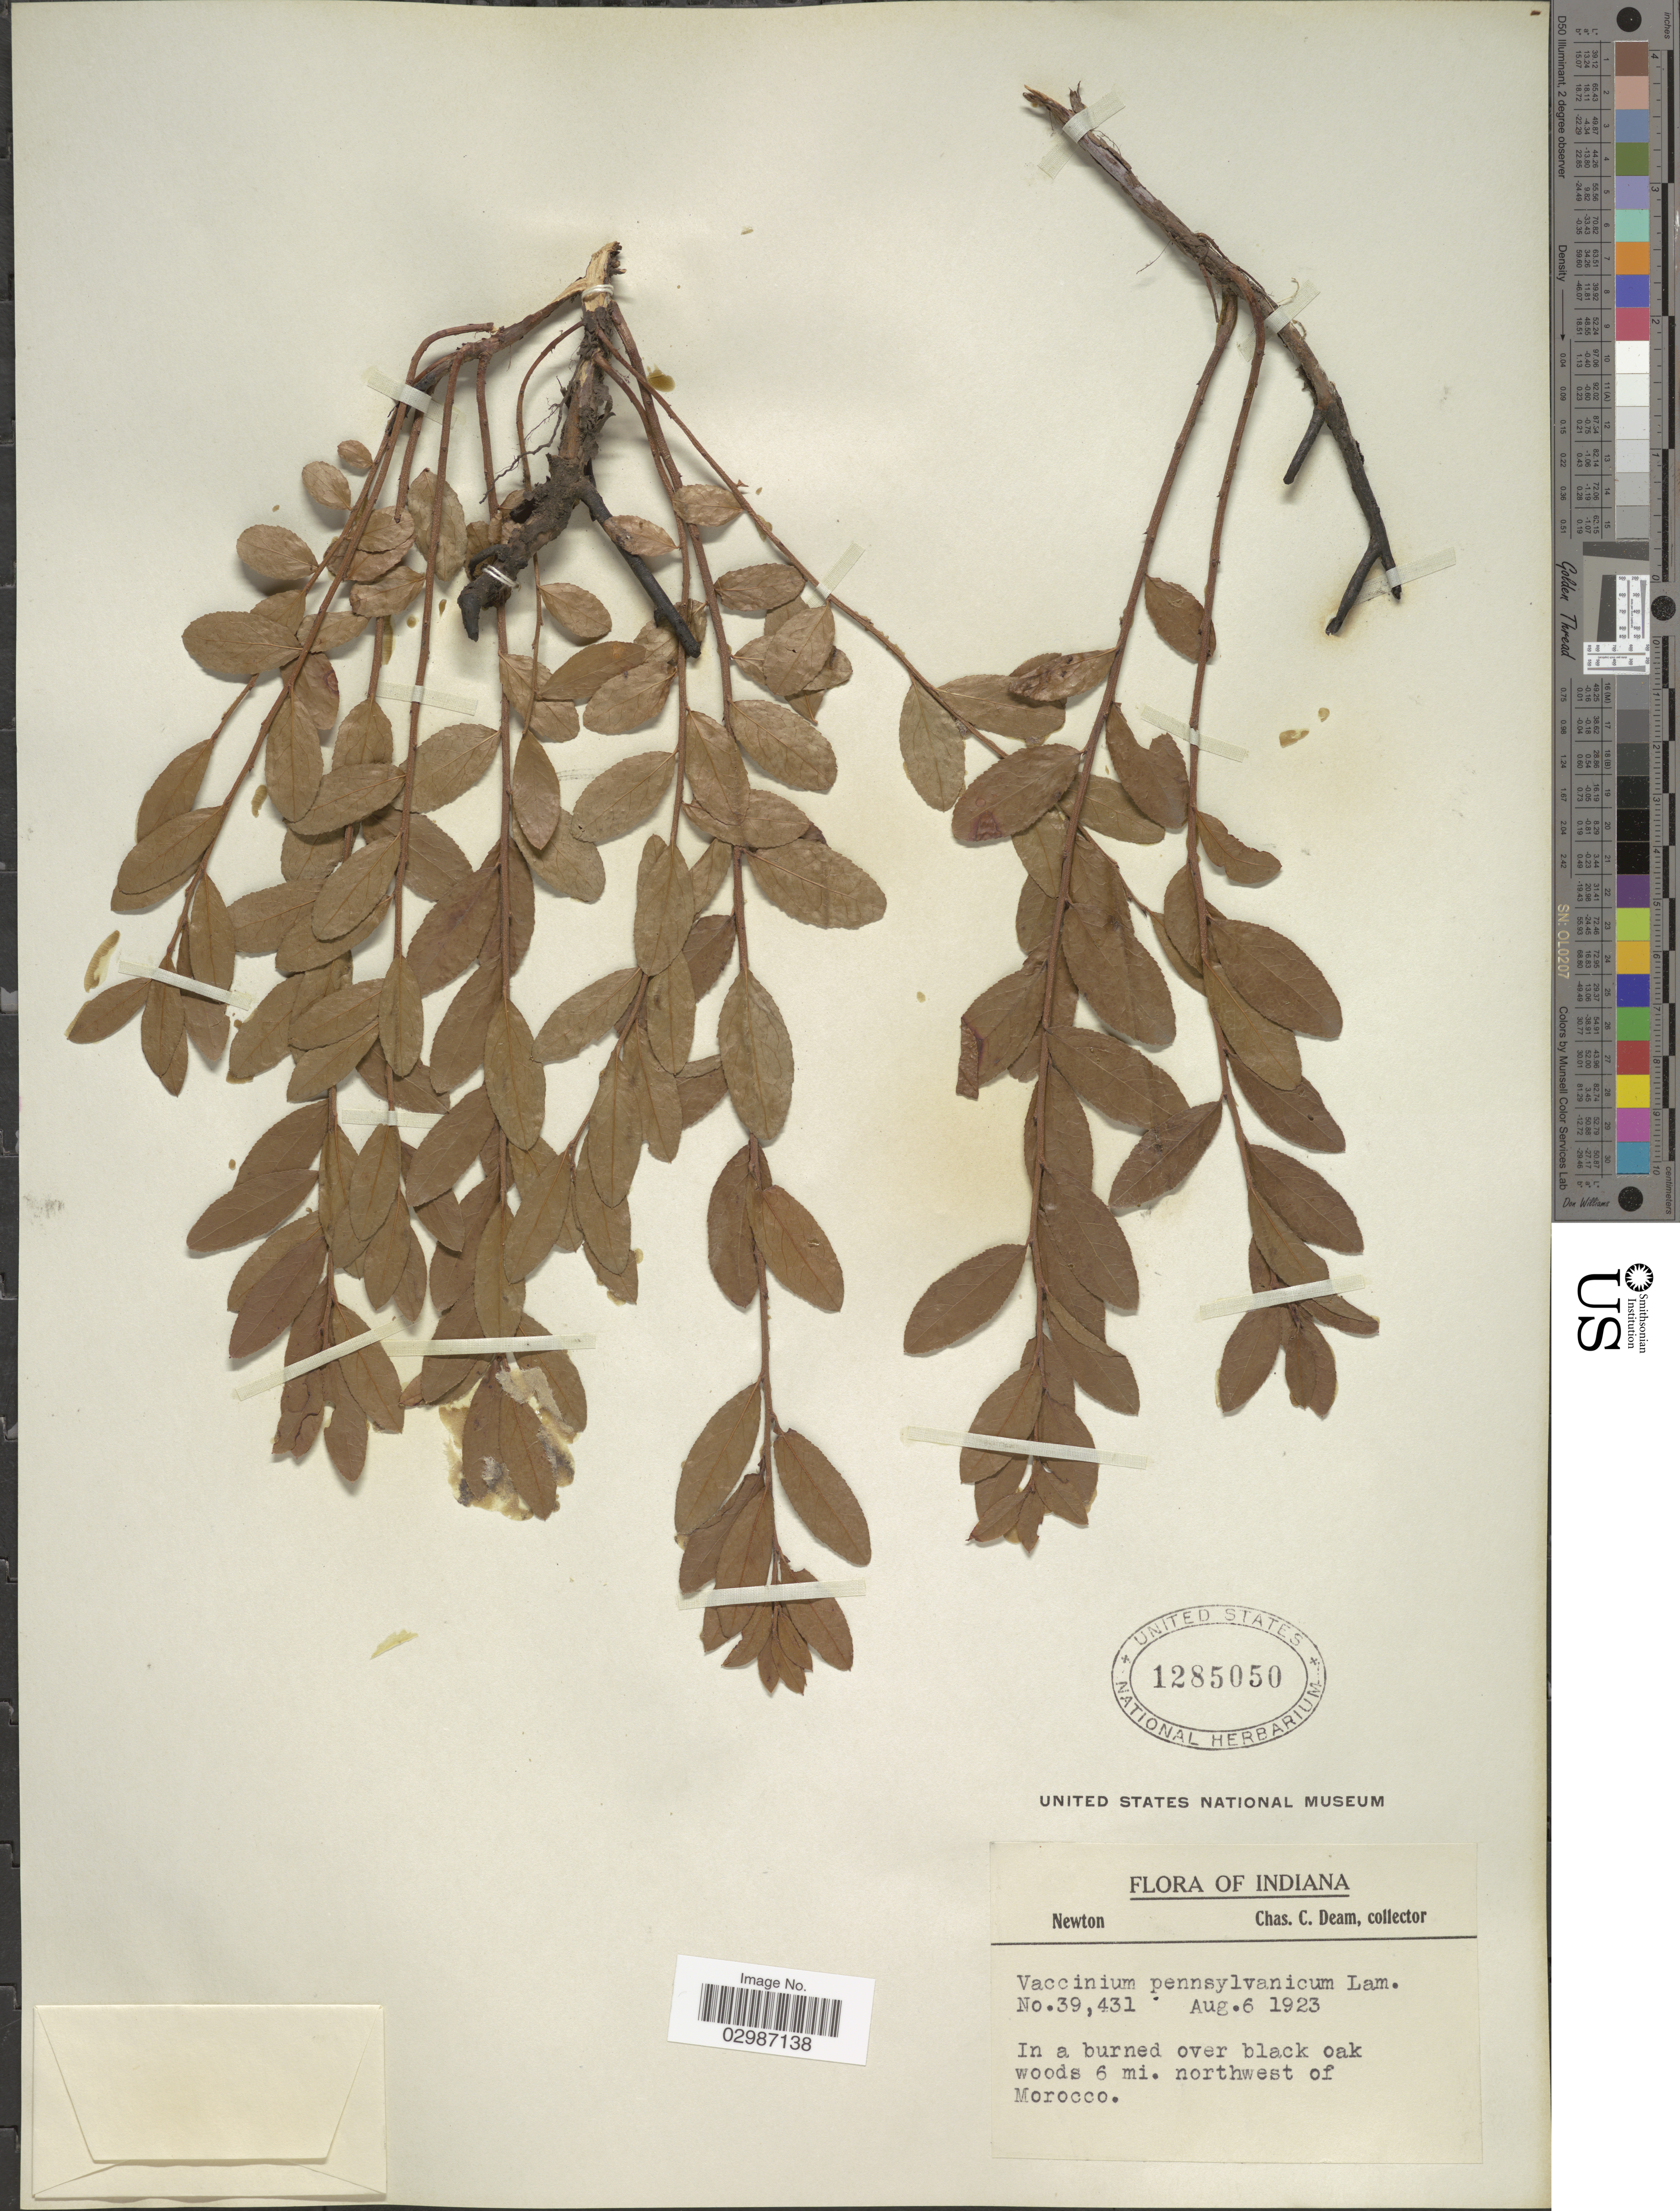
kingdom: Plantae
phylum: Tracheophyta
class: Magnoliopsida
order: Ericales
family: Ericaceae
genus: Vaccinium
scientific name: Vaccinium angustifolium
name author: Aiton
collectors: C. C. Deam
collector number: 39431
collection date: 1923-08-06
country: United States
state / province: Indiana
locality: Newton. In a burned over black oak woods 6 mi. northwest of Morocco.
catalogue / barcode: US 1285050